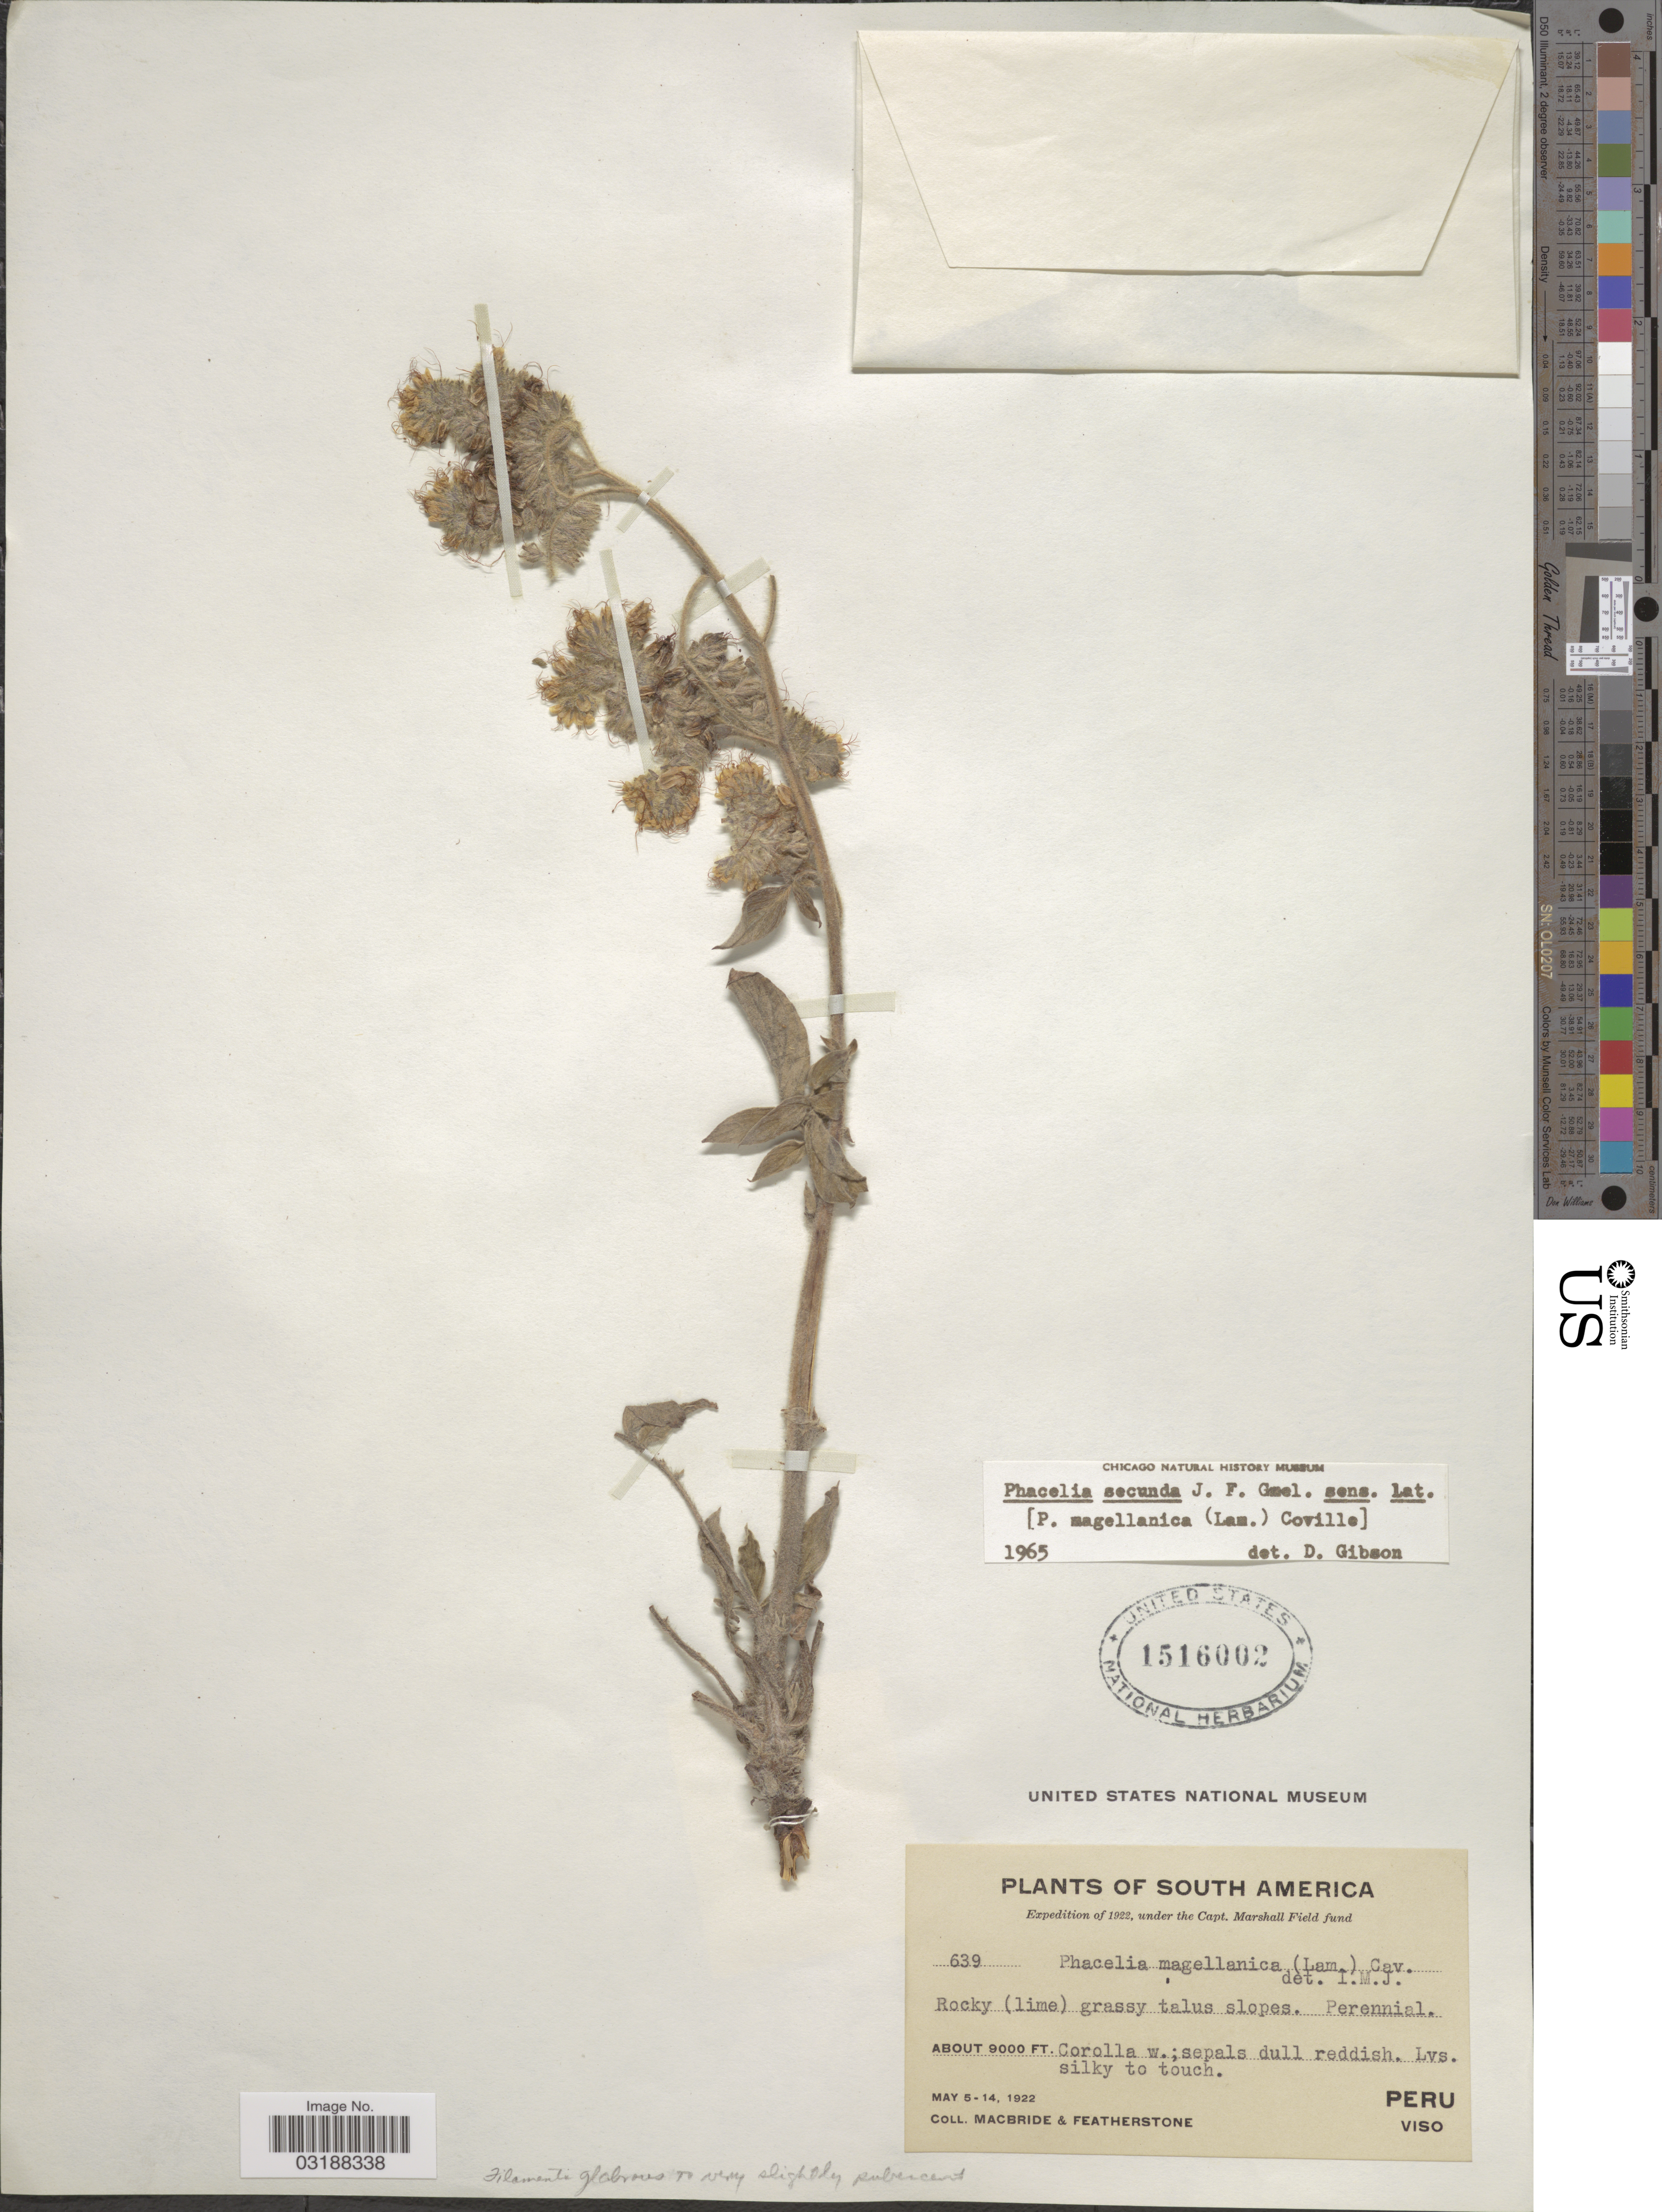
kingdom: Plantae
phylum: Tracheophyta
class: Magnoliopsida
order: Boraginales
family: Hydrophyllaceae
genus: Phacelia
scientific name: Phacelia secunda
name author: J.F. Gmel.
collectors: Macbride, -- & -. Featherstone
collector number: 639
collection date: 1922-05-05/1922-05-14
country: Peru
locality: Viso.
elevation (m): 2743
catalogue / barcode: US 1516002